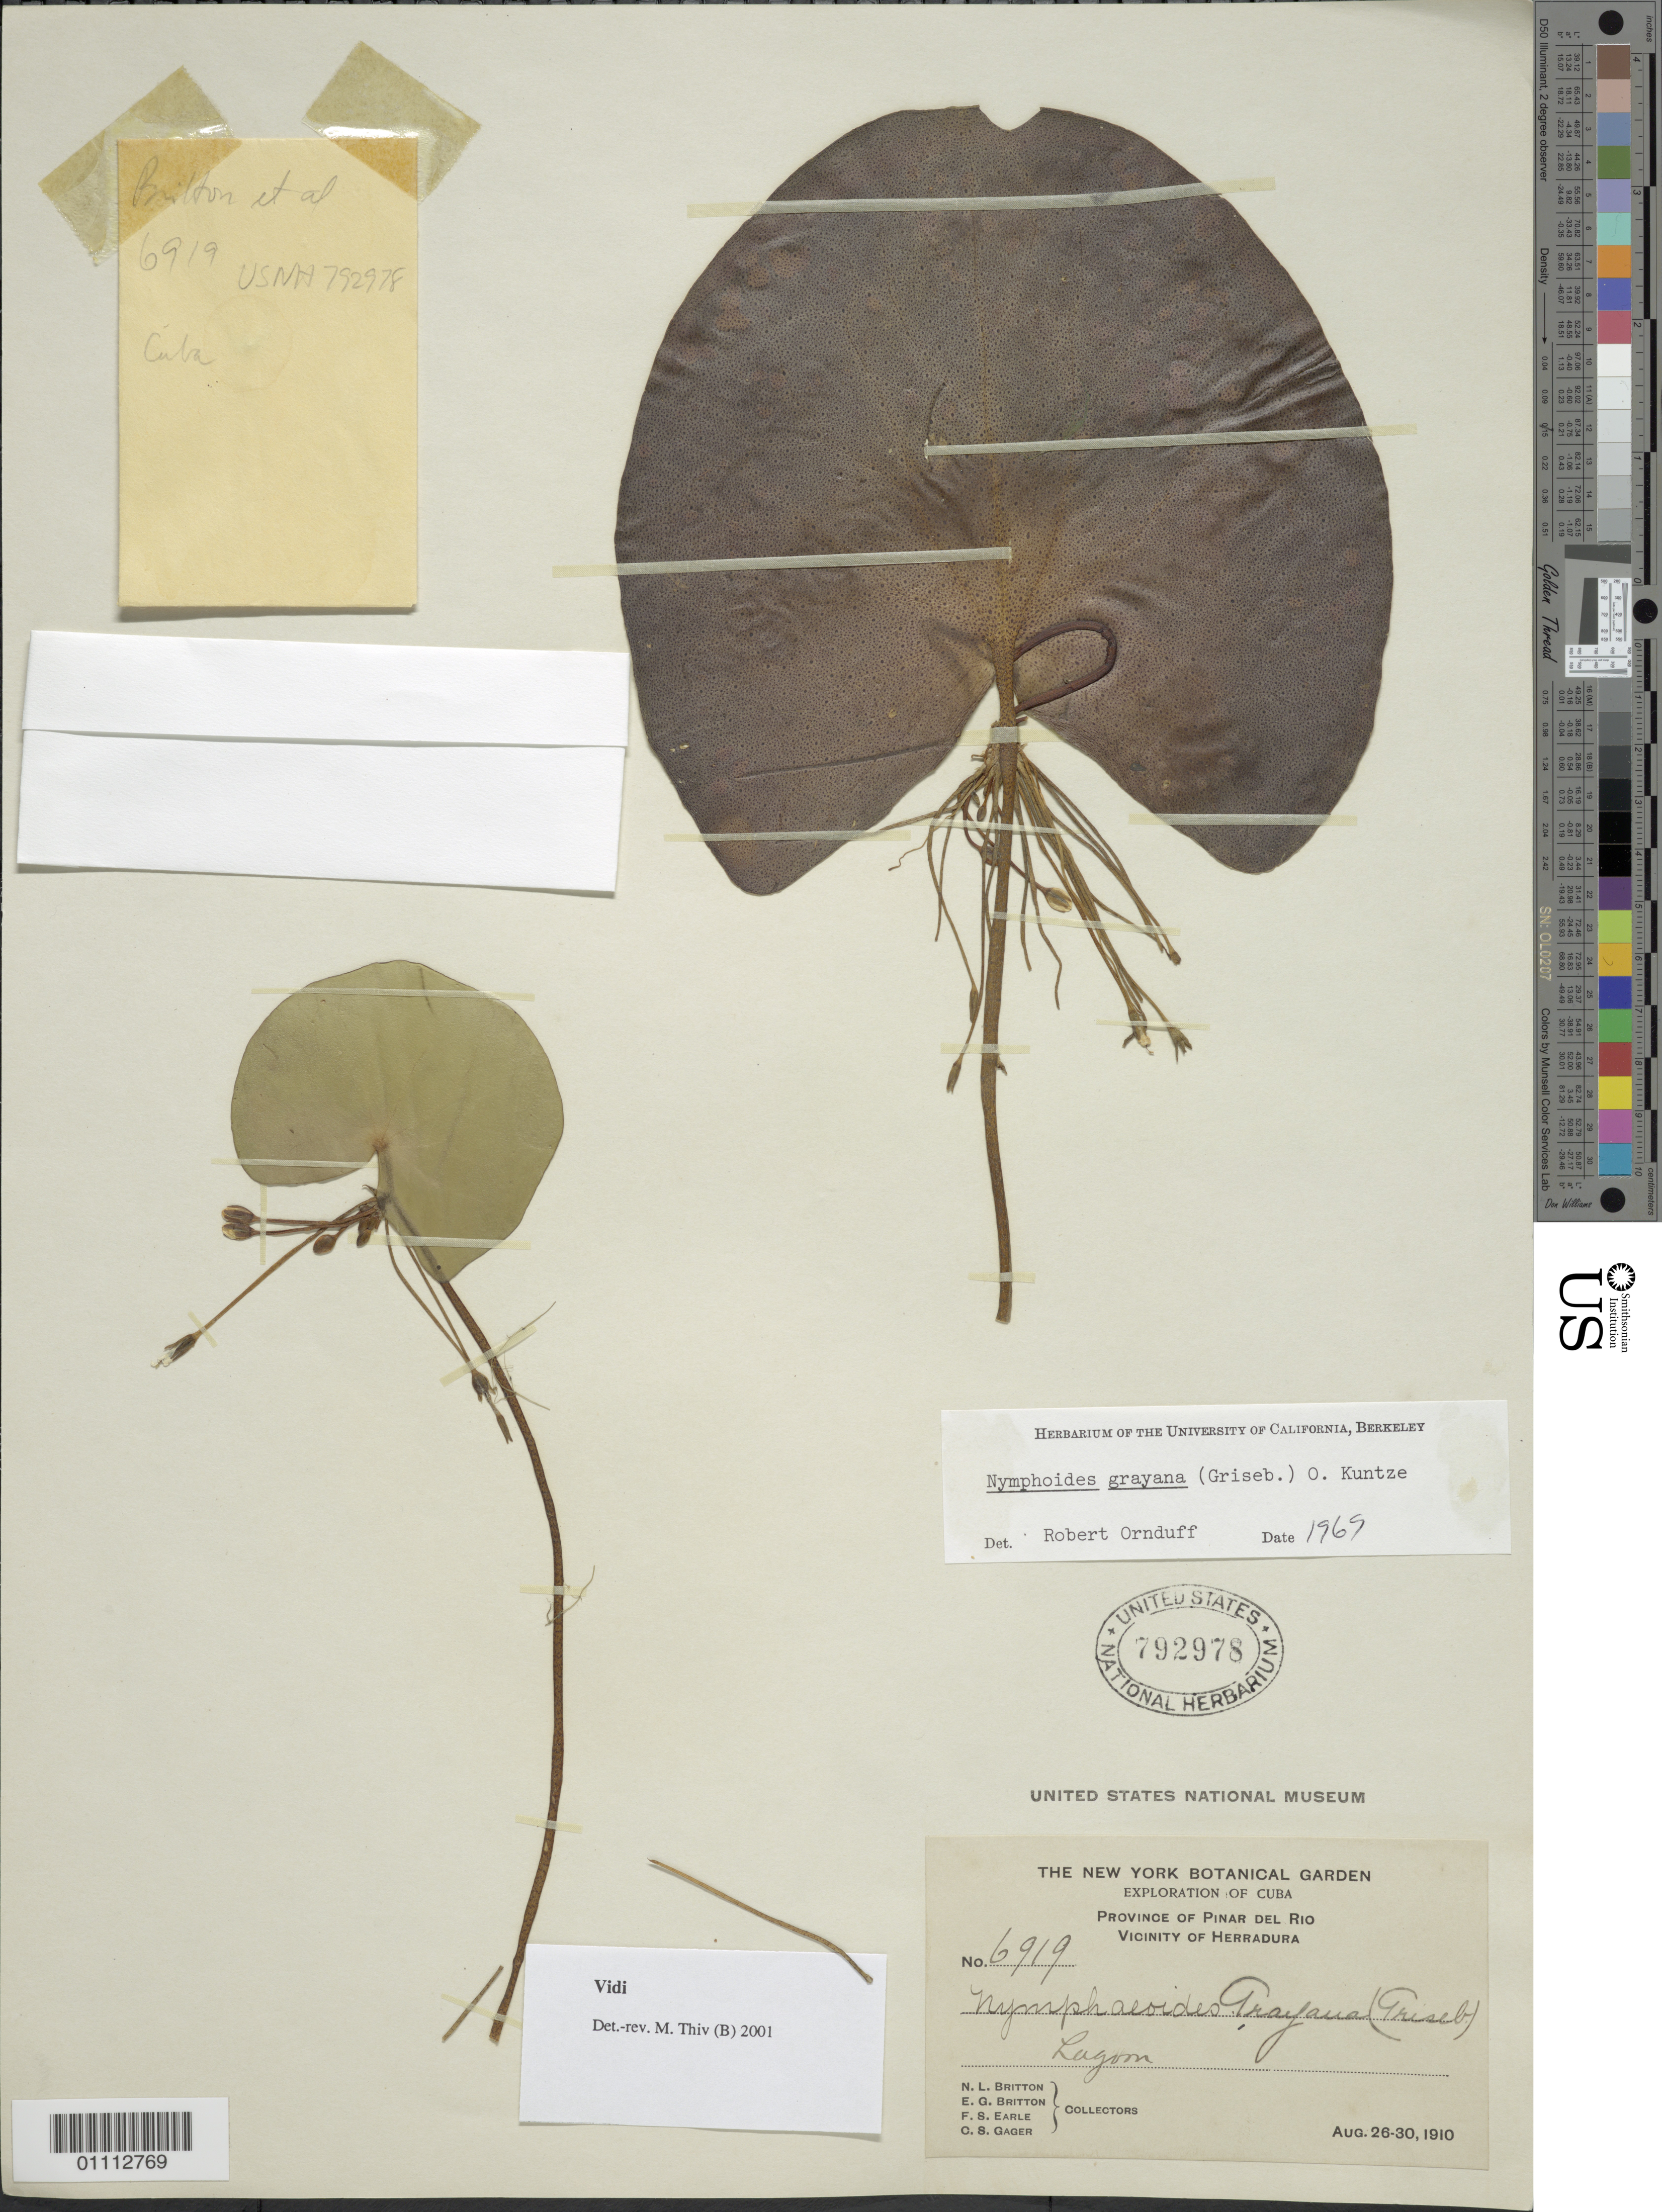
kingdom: Plantae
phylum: Tracheophyta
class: Magnoliopsida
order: Asterales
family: Menyanthaceae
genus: Limnanthemum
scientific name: Limnanthemum grayanum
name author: Griseb.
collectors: N. Britton, E. G. Britton, F. S. Earle & C. Gager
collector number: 6919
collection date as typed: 26 Aug 1910 to 30 Aug 1910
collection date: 1910-08-26/1910-08-30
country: Cuba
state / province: Pinar del Rio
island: Cuba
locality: Vicinity of Herradura Lagoon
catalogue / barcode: US 792978